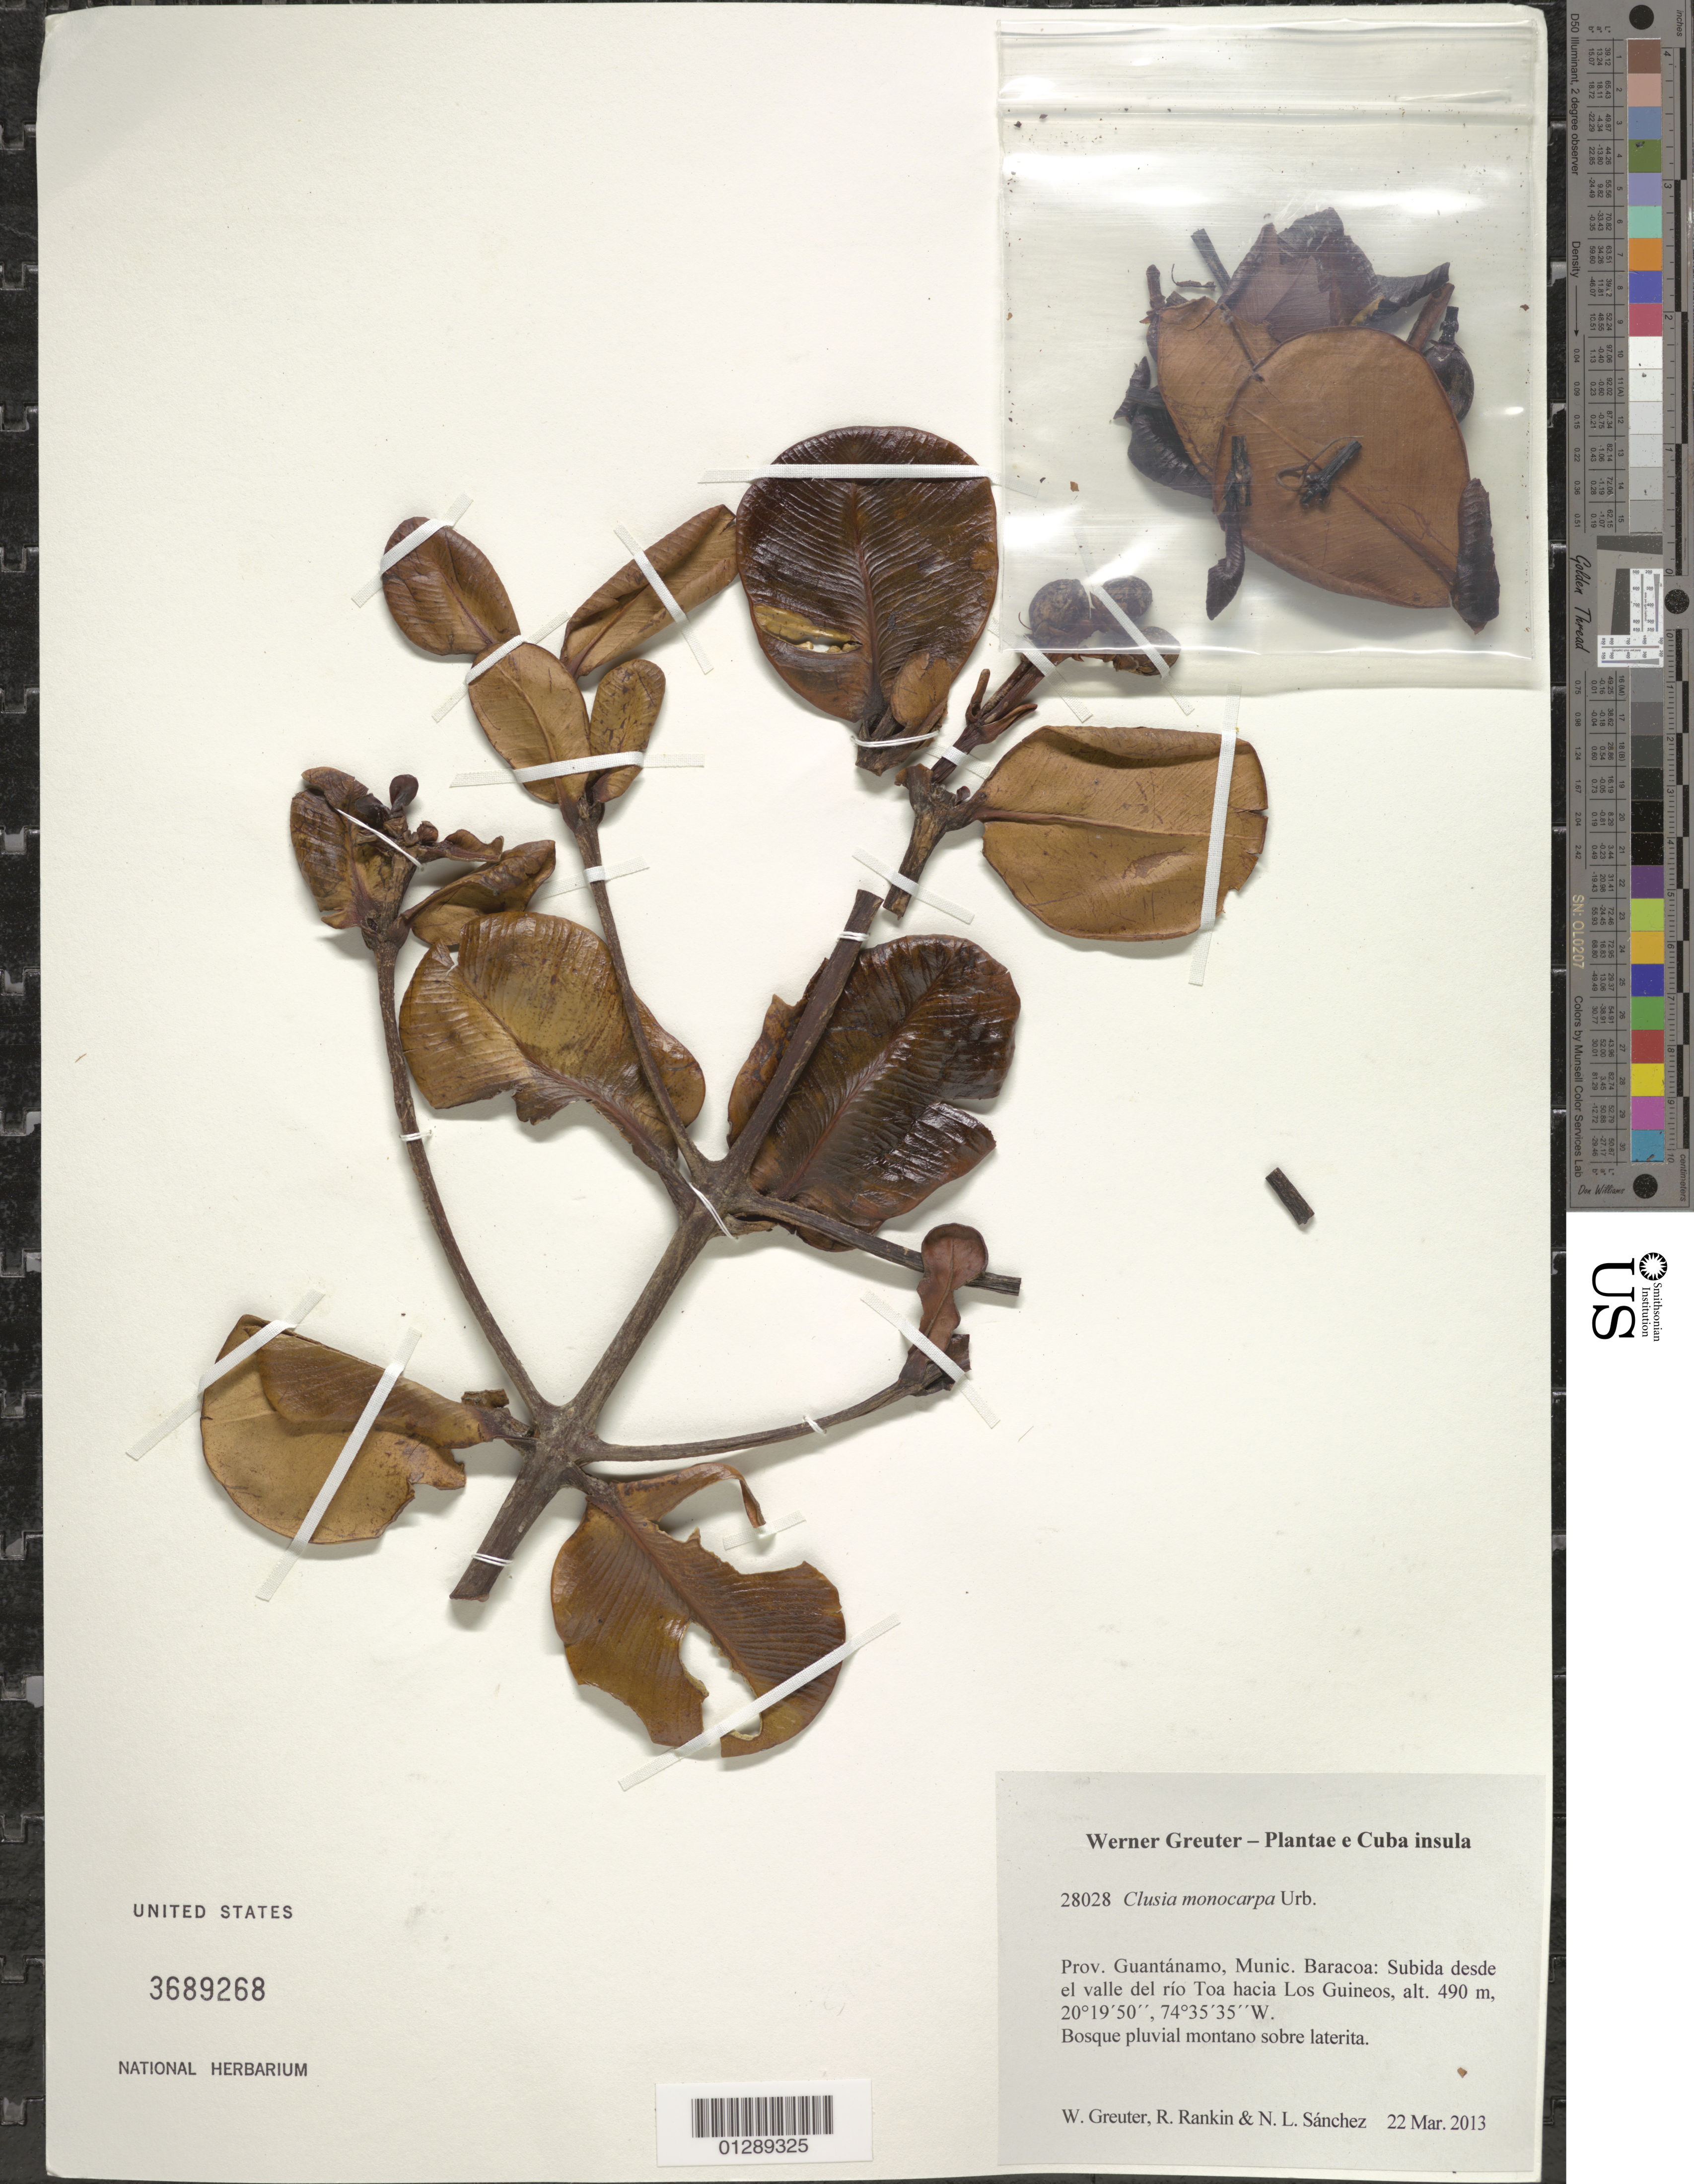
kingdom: Plantae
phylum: Tracheophyta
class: Magnoliopsida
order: Malpighiales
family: Clusiaceae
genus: Clusia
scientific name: Clusia monocarpa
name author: Urb.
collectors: W. R. Greuter, R. Rankin Rodriguez & N. Sanchez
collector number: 28028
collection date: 2013-03-22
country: Cuba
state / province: Guantanamo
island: Cuba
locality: Munic. Baracoa: Subida desde el valle del río Toa hacia Los Guineos.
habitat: Bosque pluvial montano sobre laterita.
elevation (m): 490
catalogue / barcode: US 3689268